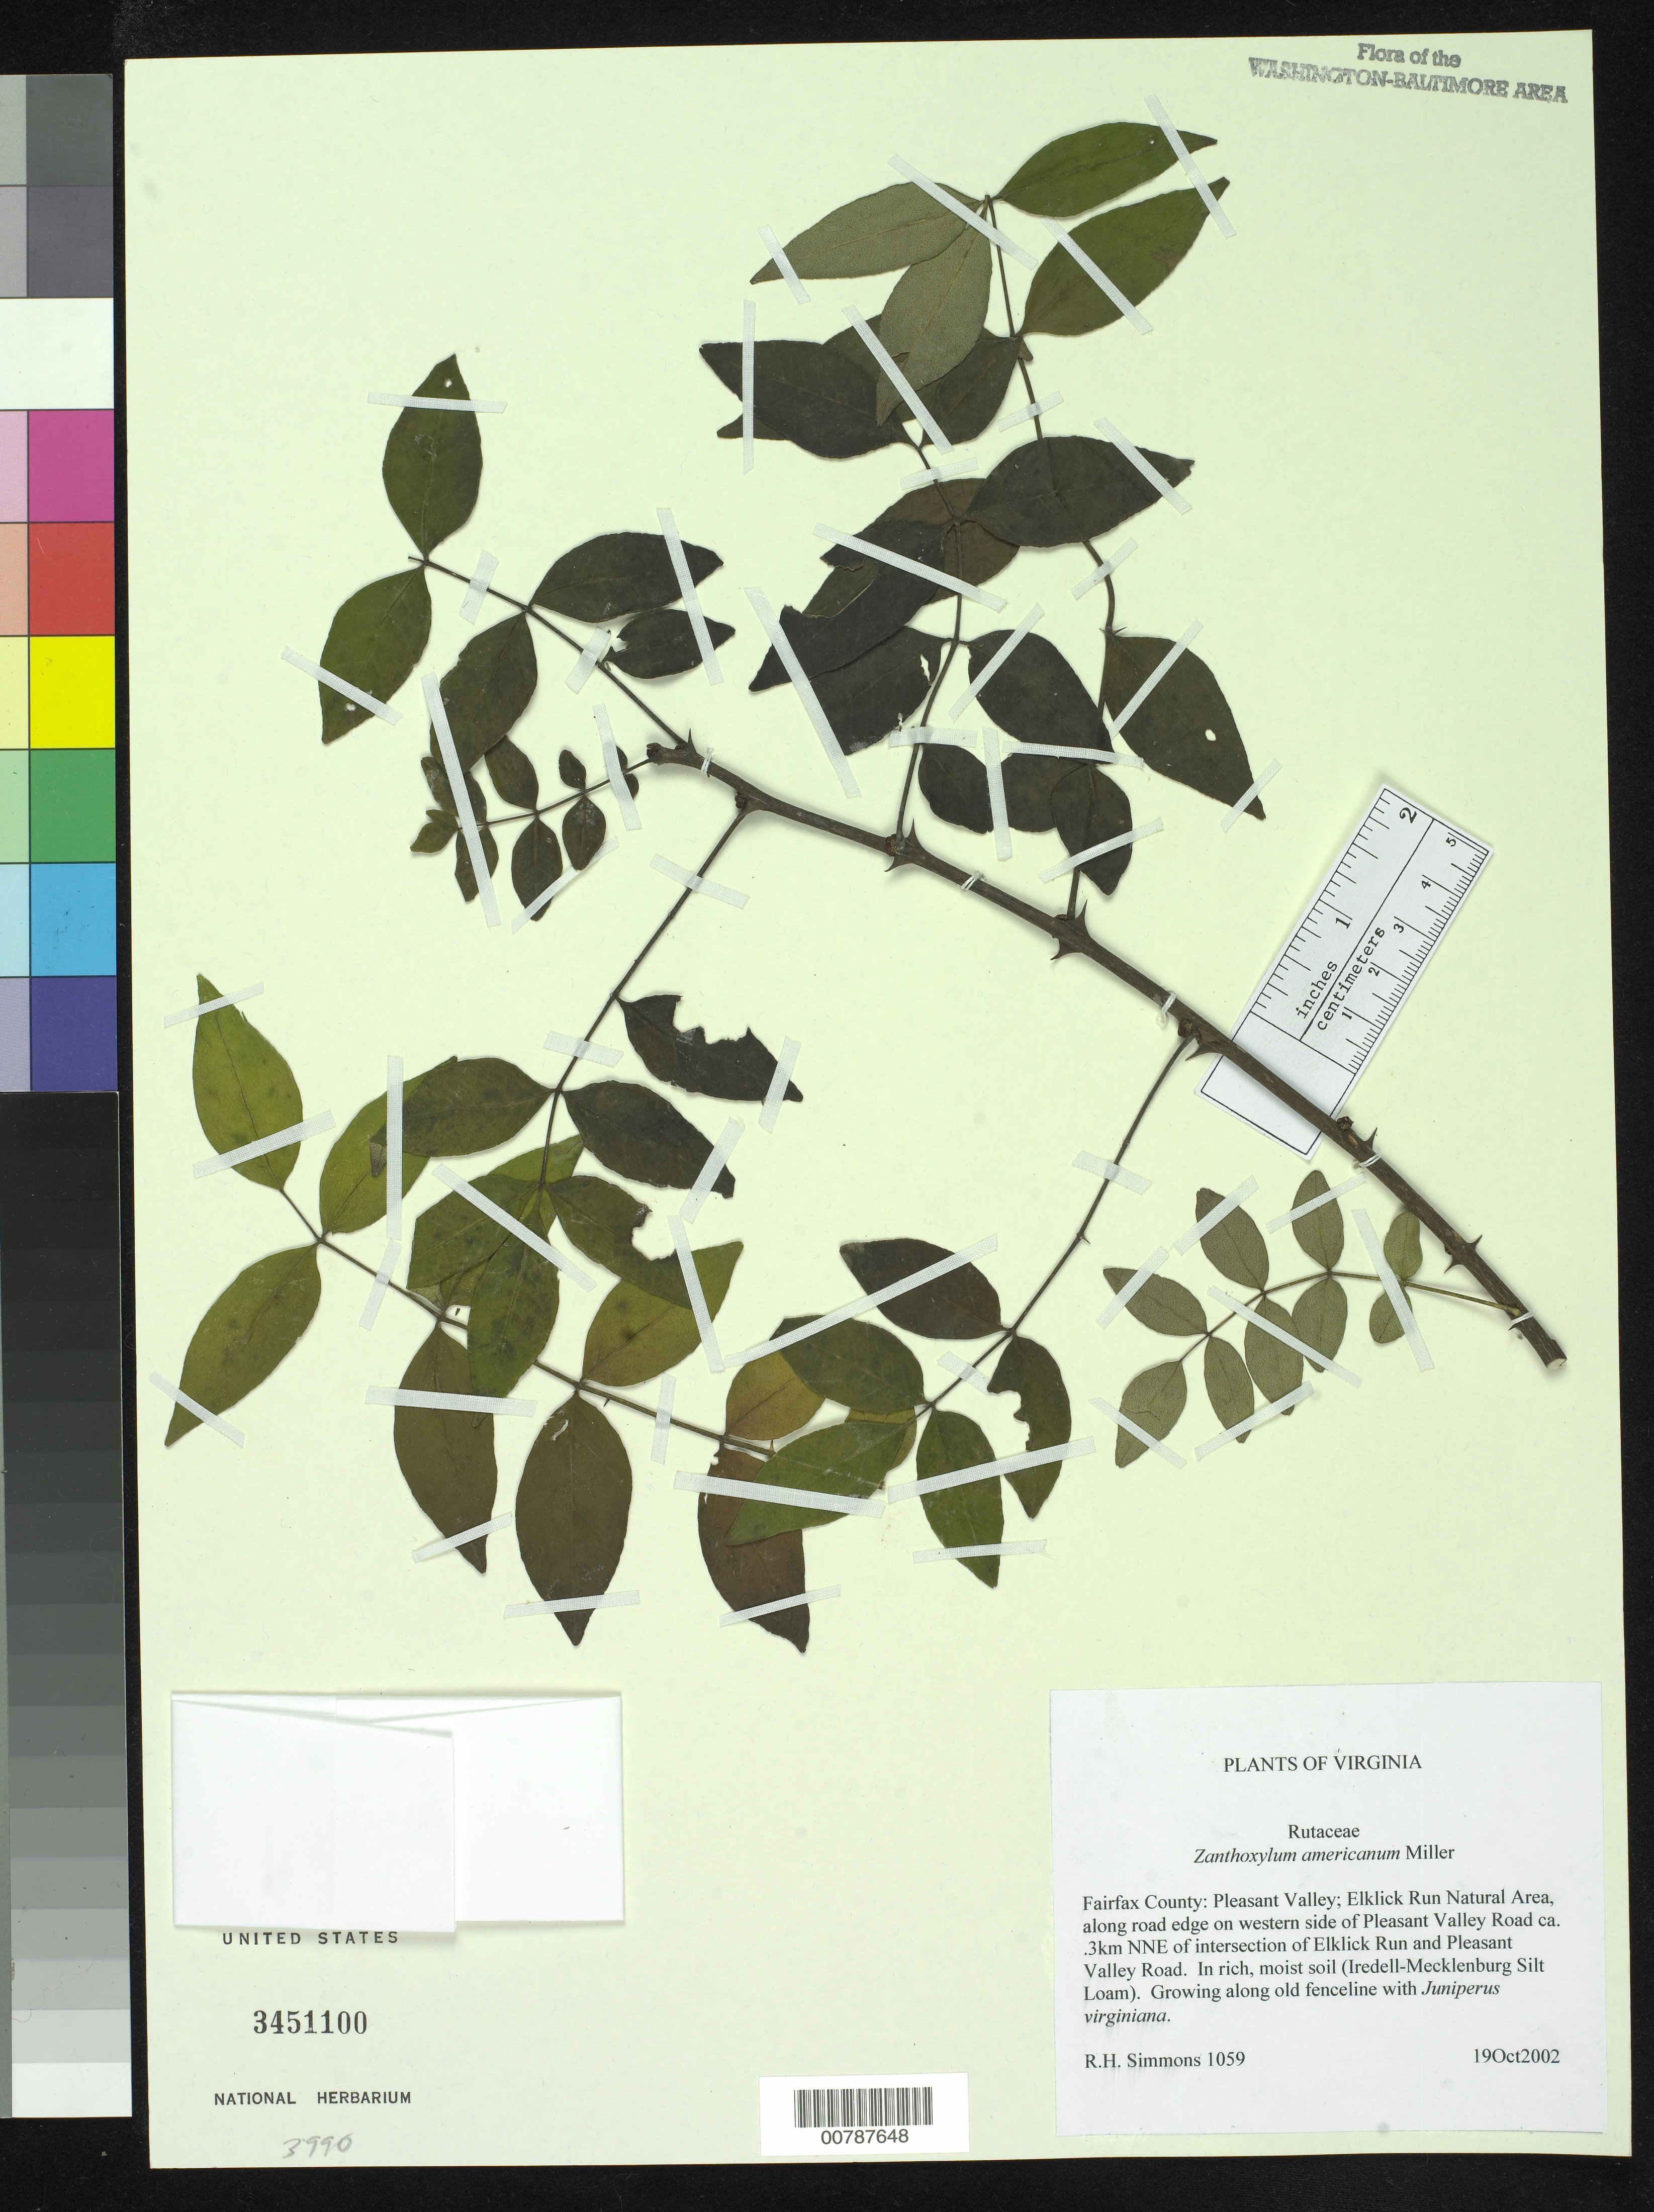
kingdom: Plantae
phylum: Tracheophyta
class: Magnoliopsida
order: Sapindales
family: Rutaceae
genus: Zanthoxylum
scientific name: Zanthoxylum americanum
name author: Mill.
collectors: R. H. Simmons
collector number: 1059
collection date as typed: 19 Oct 2002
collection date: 2002-10-19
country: United States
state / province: Virginia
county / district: Fairfax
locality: Pleasant Valley; Elklick Run Natural Area, along road edge of western side of Pleasant Valley Road ca. .3 km NNE of intersection of Elklick Run and Pleasant Valley Road.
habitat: In rich, moist soil (Iredell-Mecklenburg Silt Loam). Growing along old fenceline with Juniperus virginiana.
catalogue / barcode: US 3451100